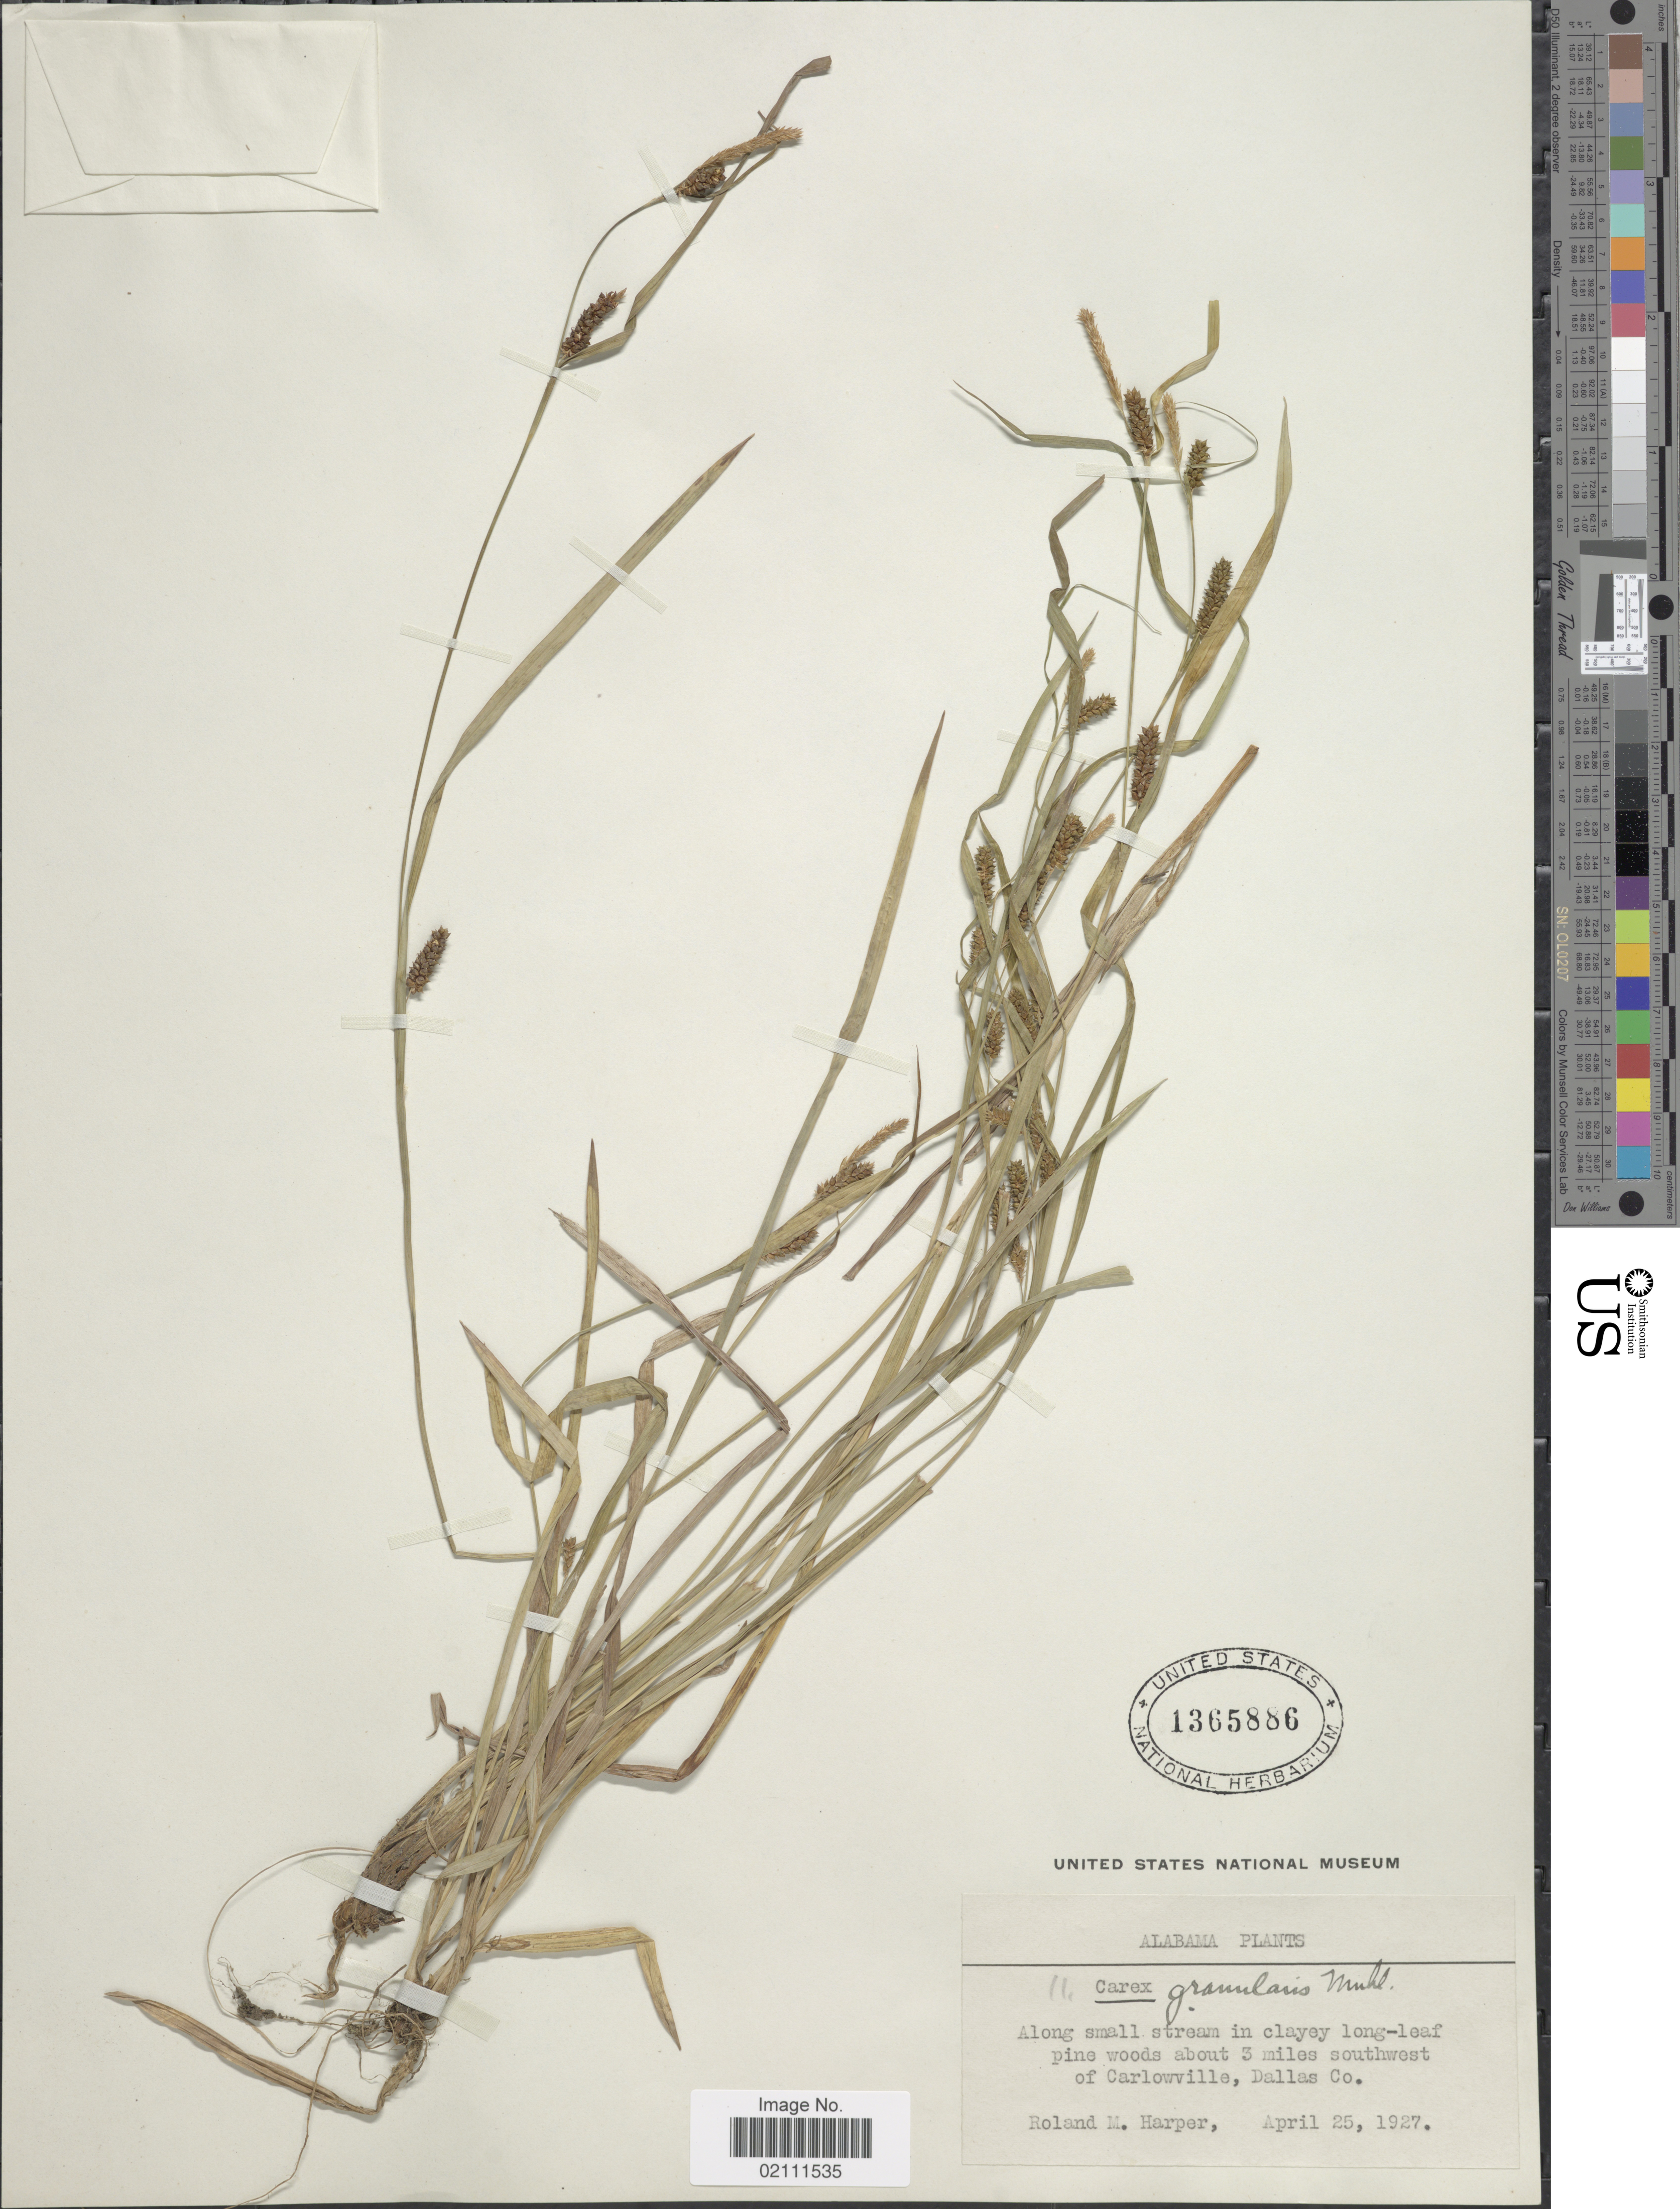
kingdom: Plantae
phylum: Tracheophyta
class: Liliopsida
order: Poales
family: Cyperaceae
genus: Carex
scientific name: Carex granularis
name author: Muhl. ex Willd.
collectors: R. M. Harper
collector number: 11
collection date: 1927-04-25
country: United States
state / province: Alabama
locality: Along small stream in clayey long-leaf pine woods about 3 miles southwest of Carlowville, Dallas Co.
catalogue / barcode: US 1365886